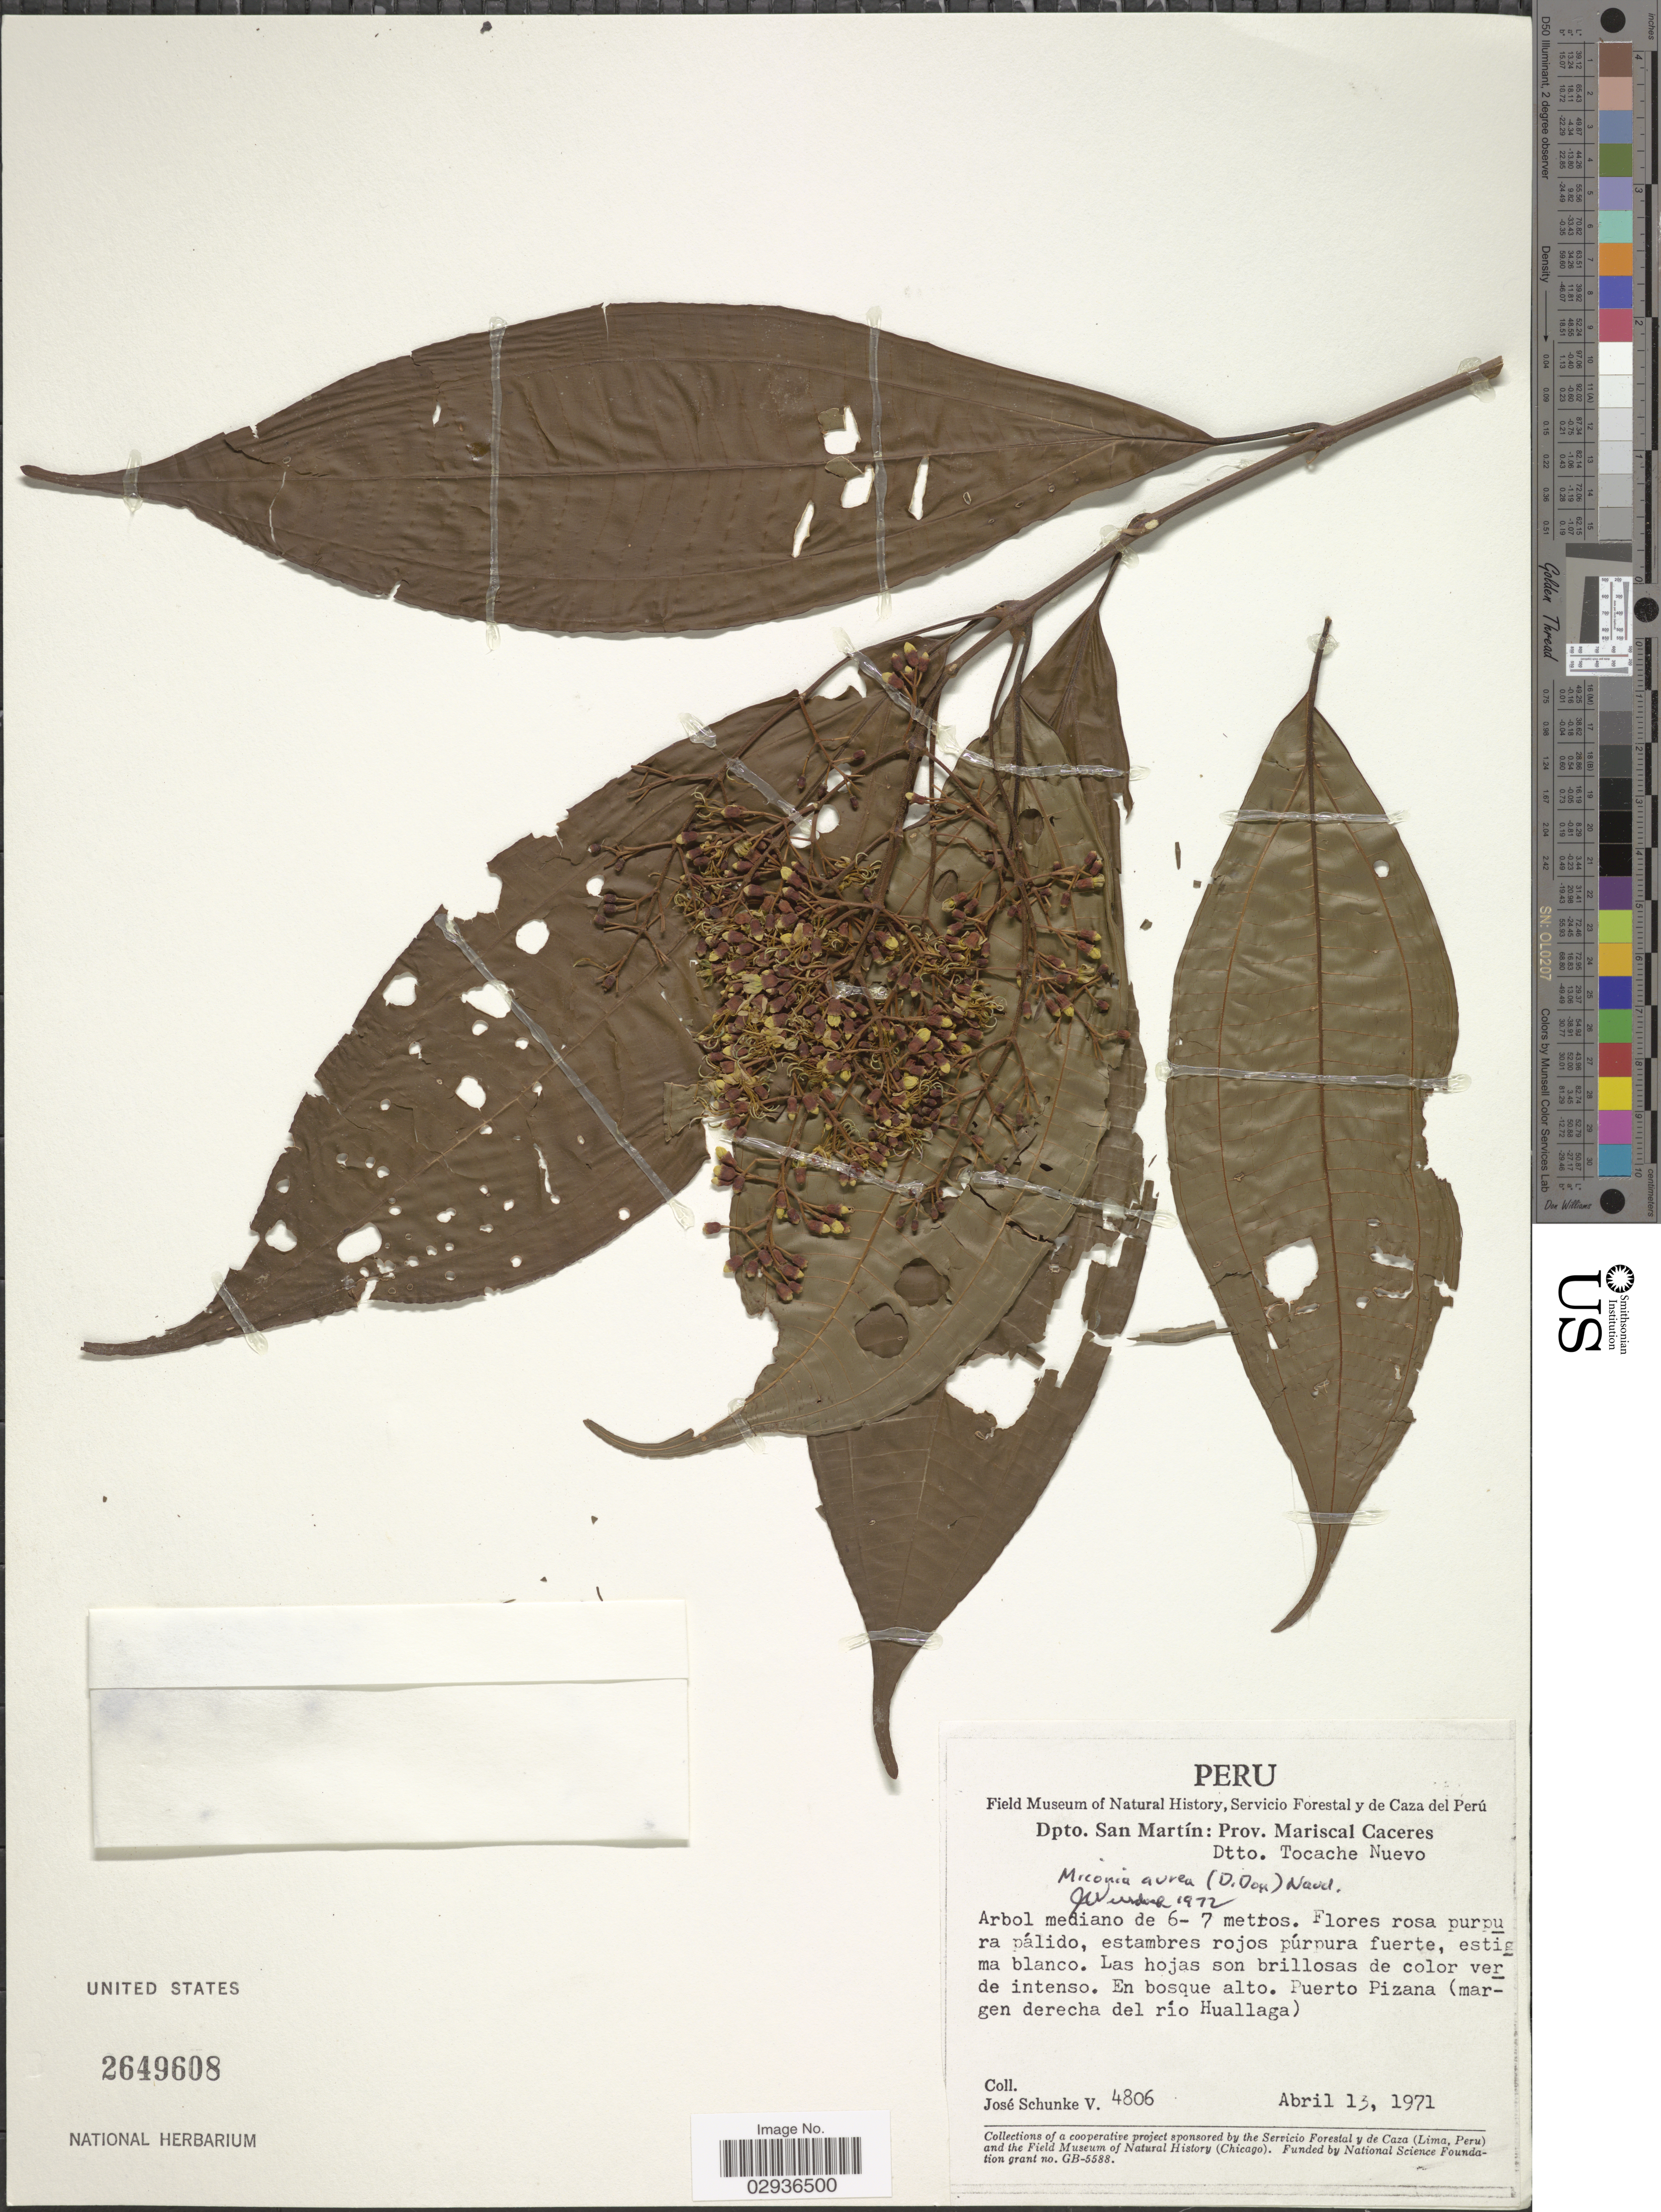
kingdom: Plantae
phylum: Tracheophyta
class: Magnoliopsida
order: Myrtales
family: Melastomataceae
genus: Miconia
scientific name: Miconia aurea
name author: (D. Don) Naudin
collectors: J. Schunke Vigo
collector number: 4806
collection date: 1971-04-13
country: Peru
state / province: San Martín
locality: Dpto. San Martín: Prov. Mariscal Caceres, Dtto. Tocache Nuevo, En Bosque alto. Puerto Pizana (margen derecha del río Huallaga).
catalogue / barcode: US 2649608